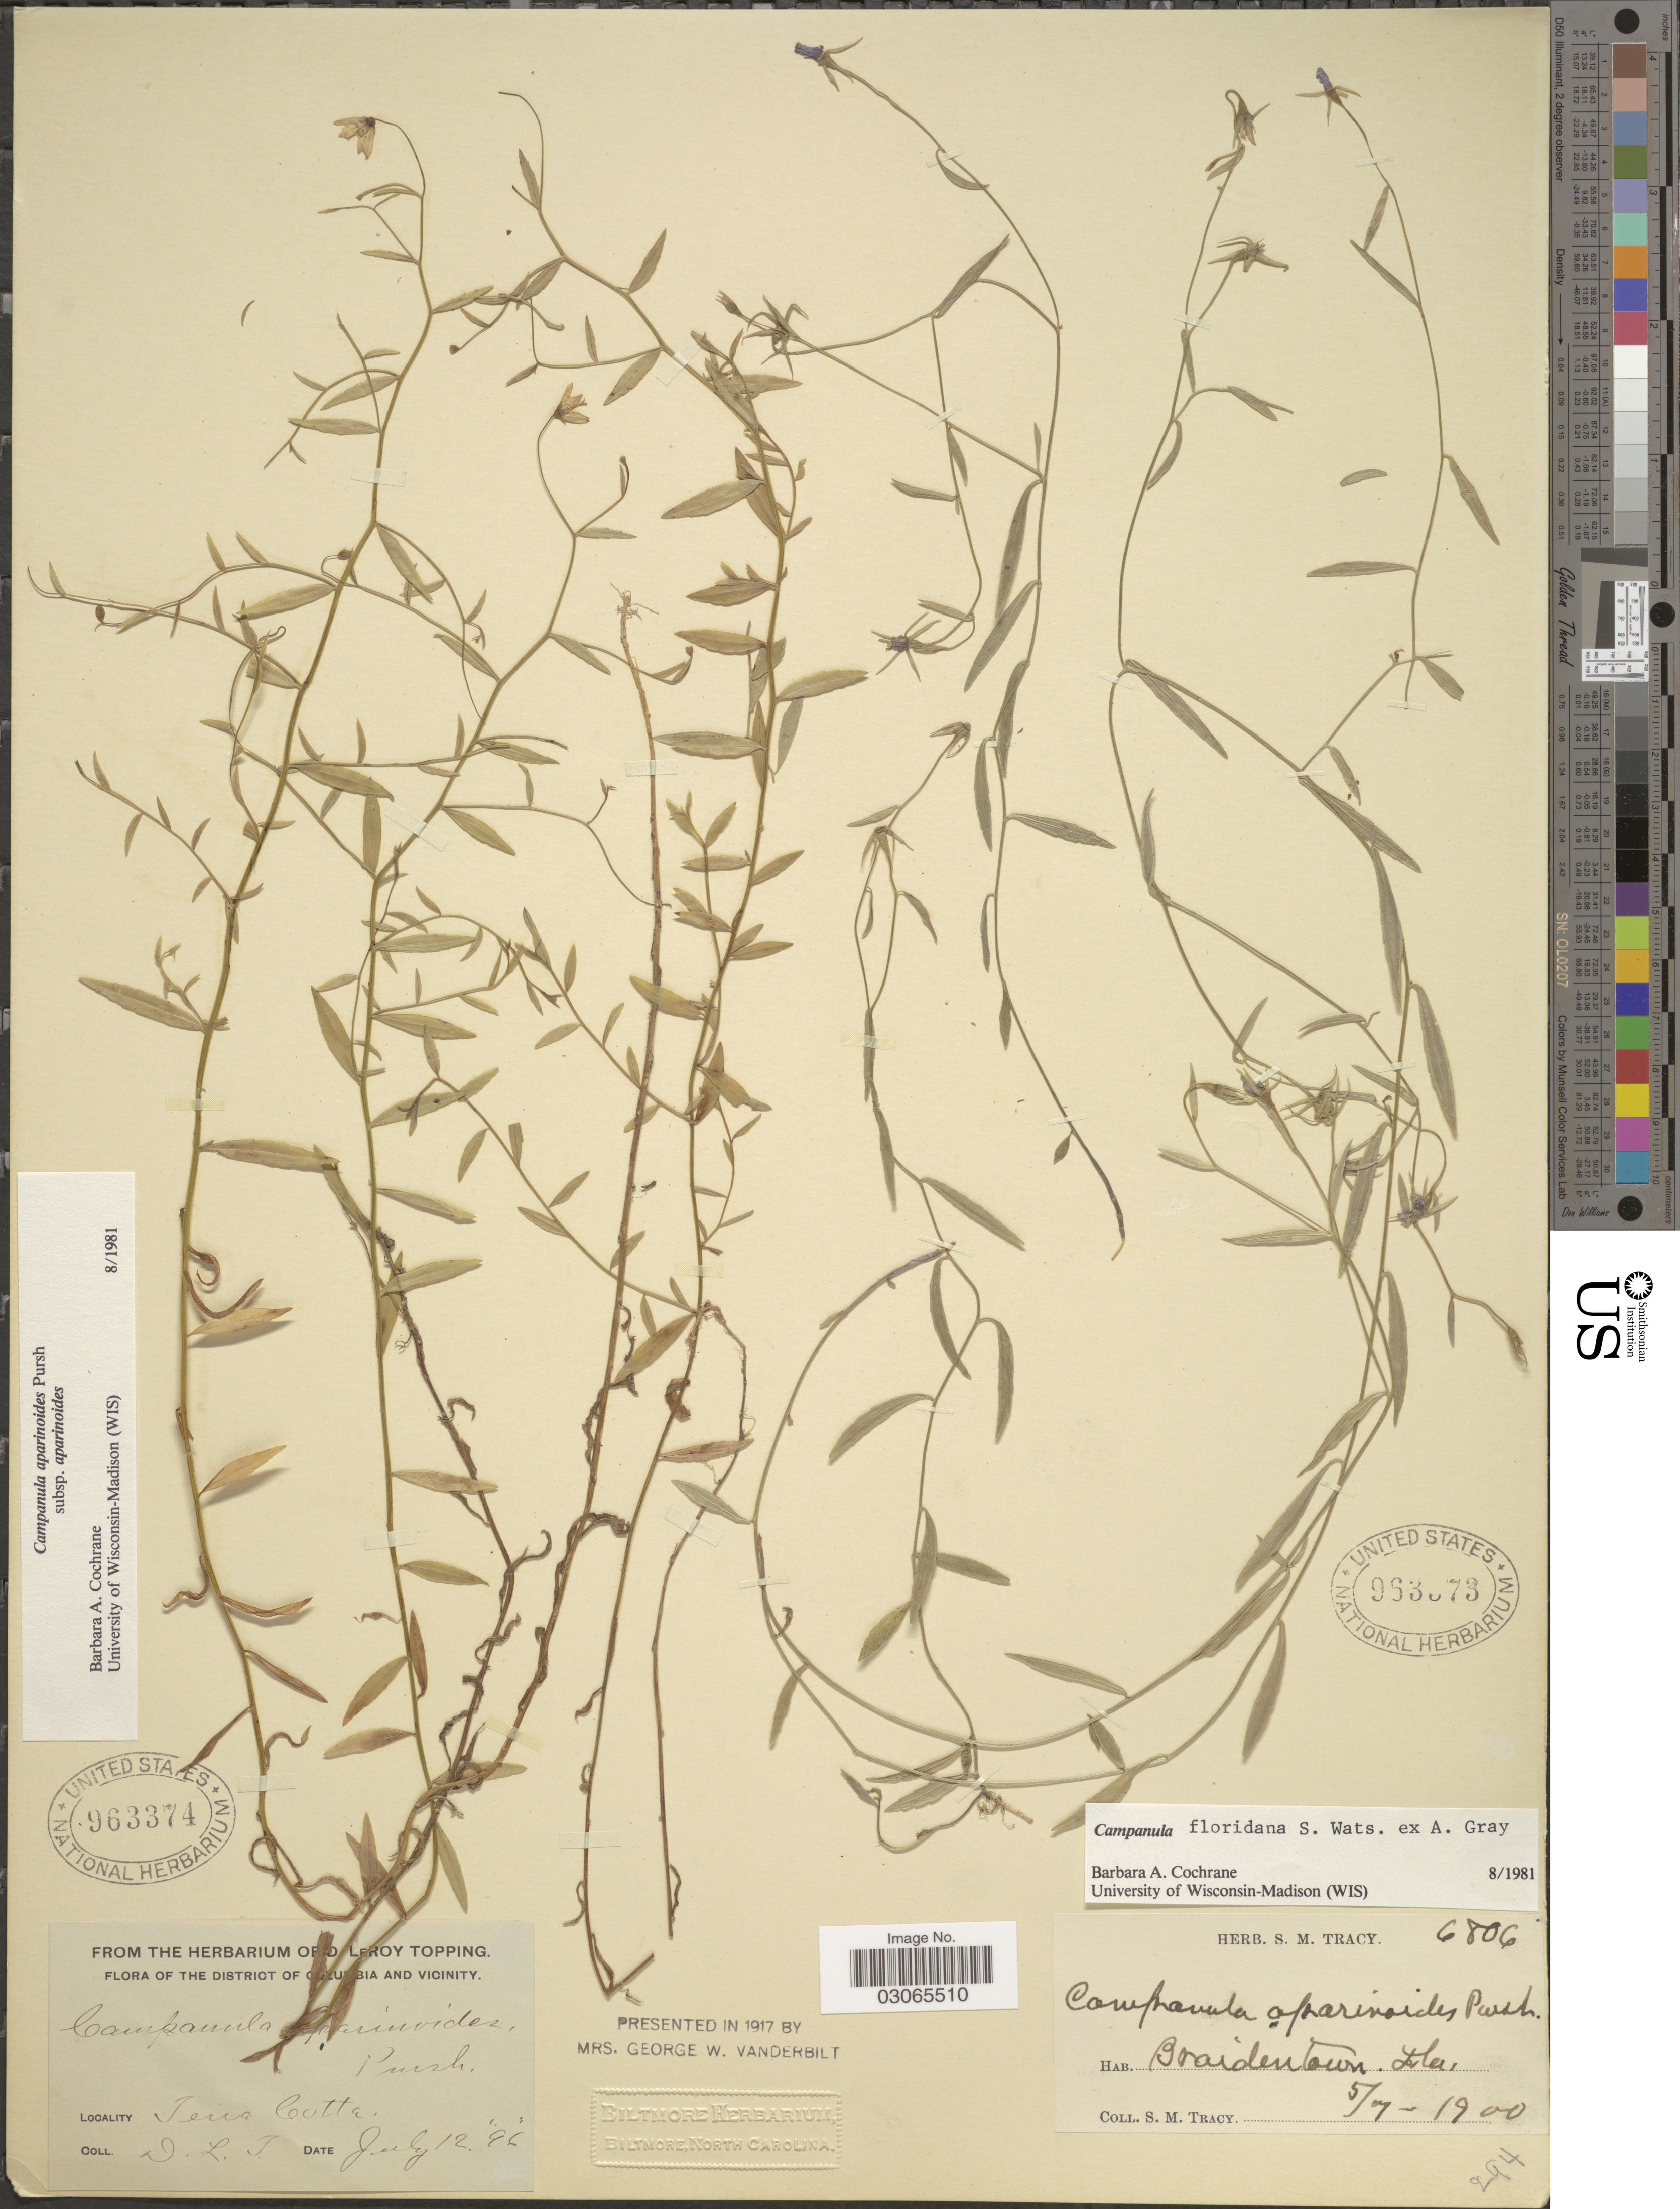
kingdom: Plantae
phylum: Tracheophyta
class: Magnoliopsida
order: Asterales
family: Campanulaceae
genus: Campanula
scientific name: Campanula aparinoides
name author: Pursh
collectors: D. L. Topping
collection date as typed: Transcribed d/m/y: 12/7/96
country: United States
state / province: District of Columbia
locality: District of Columbia and vicinity. Terra Cotta.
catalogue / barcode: US 963374